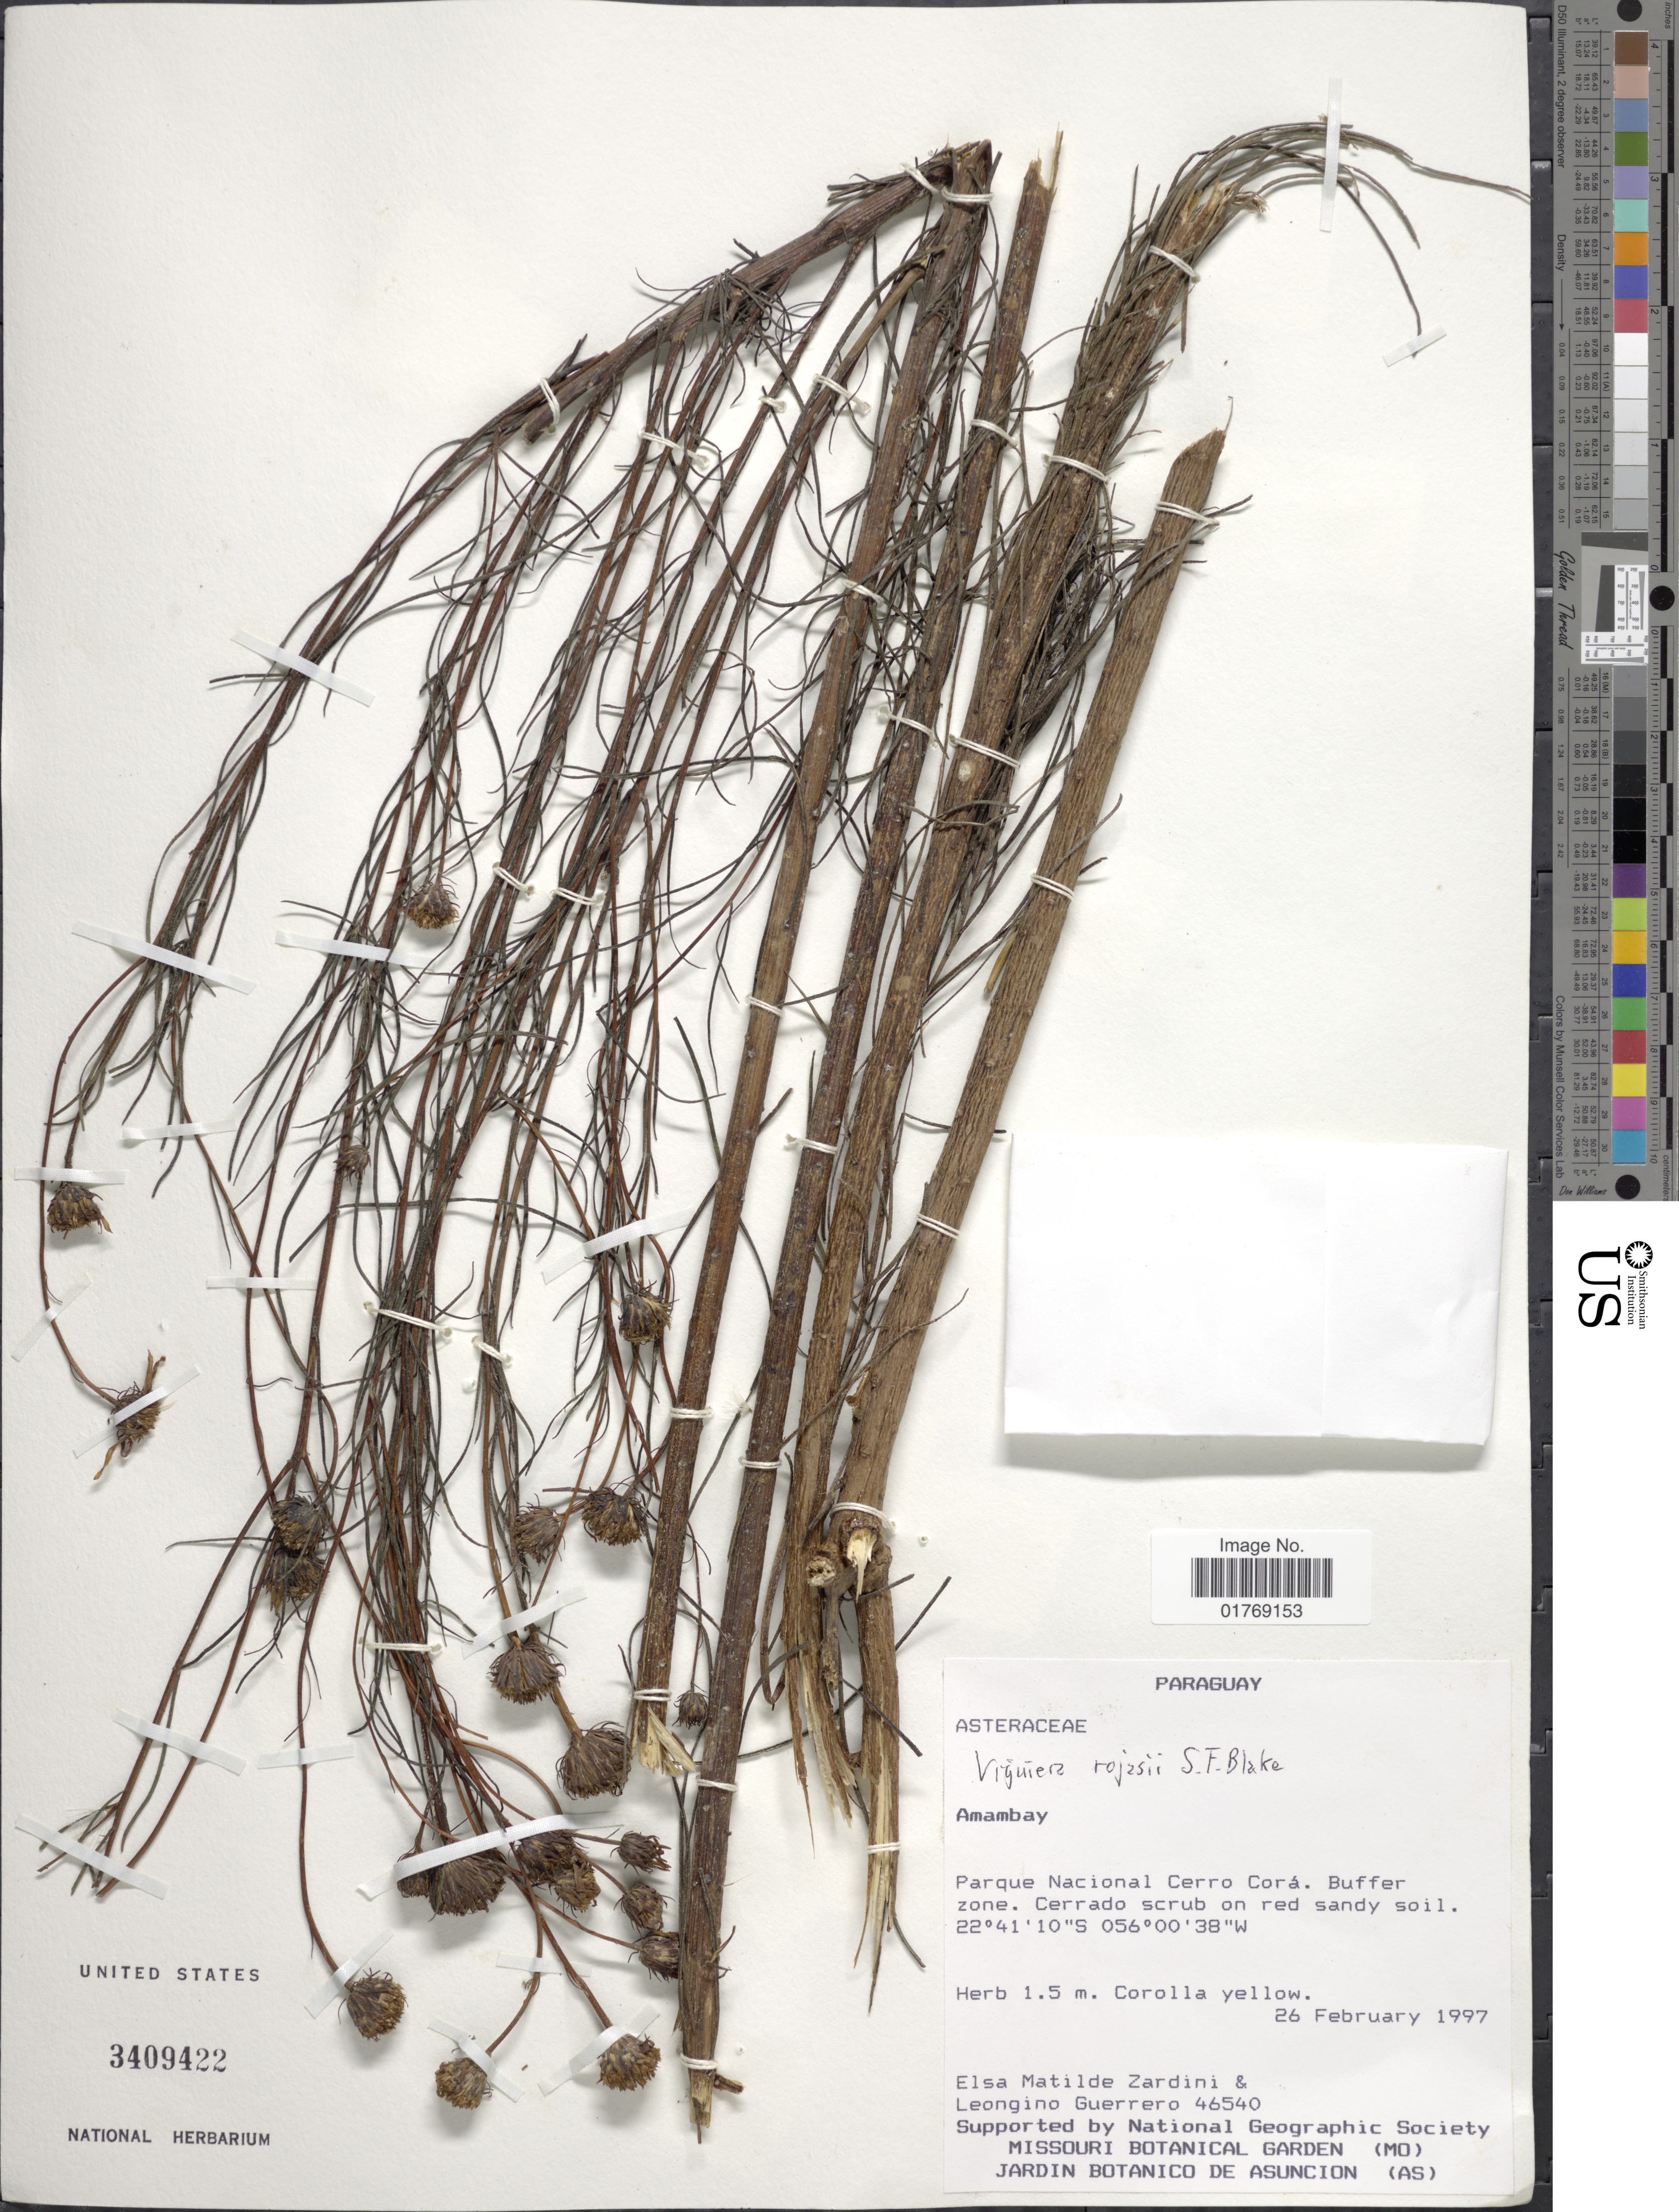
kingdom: Plantae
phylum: Tracheophyta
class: Magnoliopsida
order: Asterales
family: Asteraceae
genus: Viguiera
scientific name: Viguiera rojasii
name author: Blake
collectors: E. M. Zardini & L. Guerrero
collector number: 46540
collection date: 1997-02-26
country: Paraguay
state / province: Amambay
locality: Amambay. Parque Nacional Cerro Corá. Buffer zone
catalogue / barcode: US 3409422